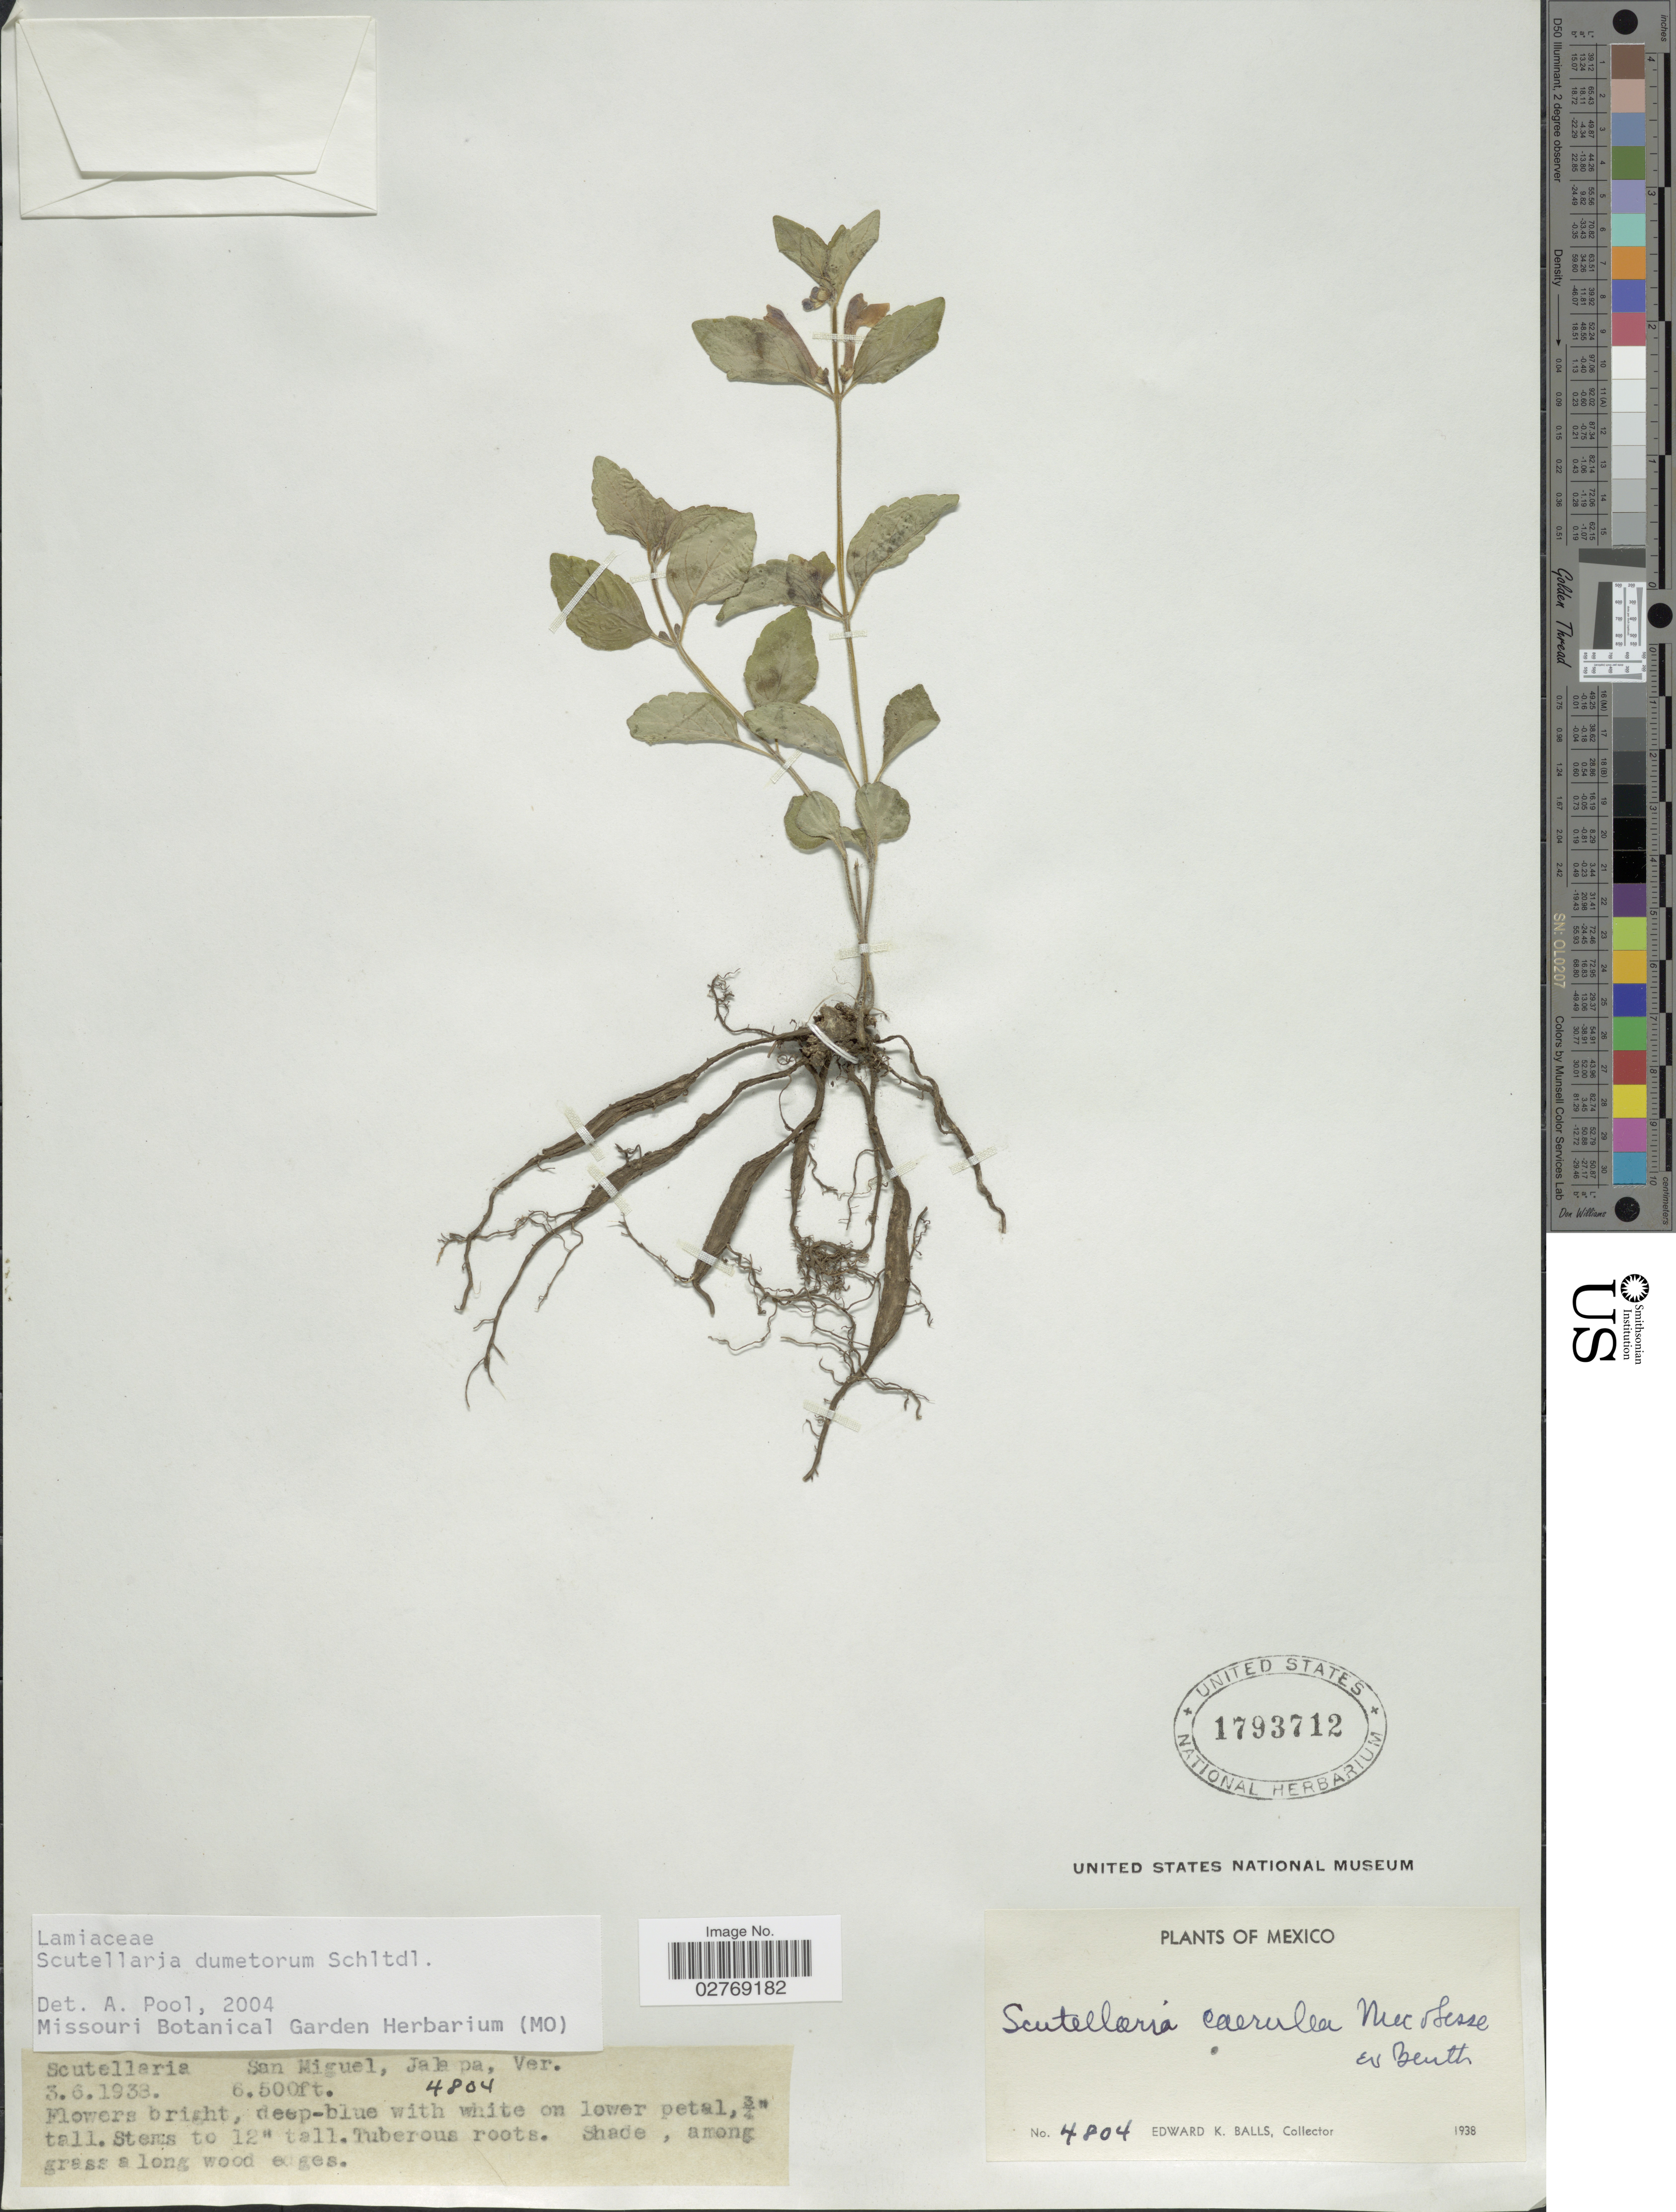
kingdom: Plantae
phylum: Tracheophyta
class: Magnoliopsida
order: Lamiales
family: Lamiaceae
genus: Scutellaria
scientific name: Scutellaria dumetorum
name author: Schltdl.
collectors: E. K. Balls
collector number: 4804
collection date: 1938-06-03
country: Mexico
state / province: Veracruz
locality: San Miguel, Jalapa, Ver.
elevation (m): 1981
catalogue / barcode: US 1793712